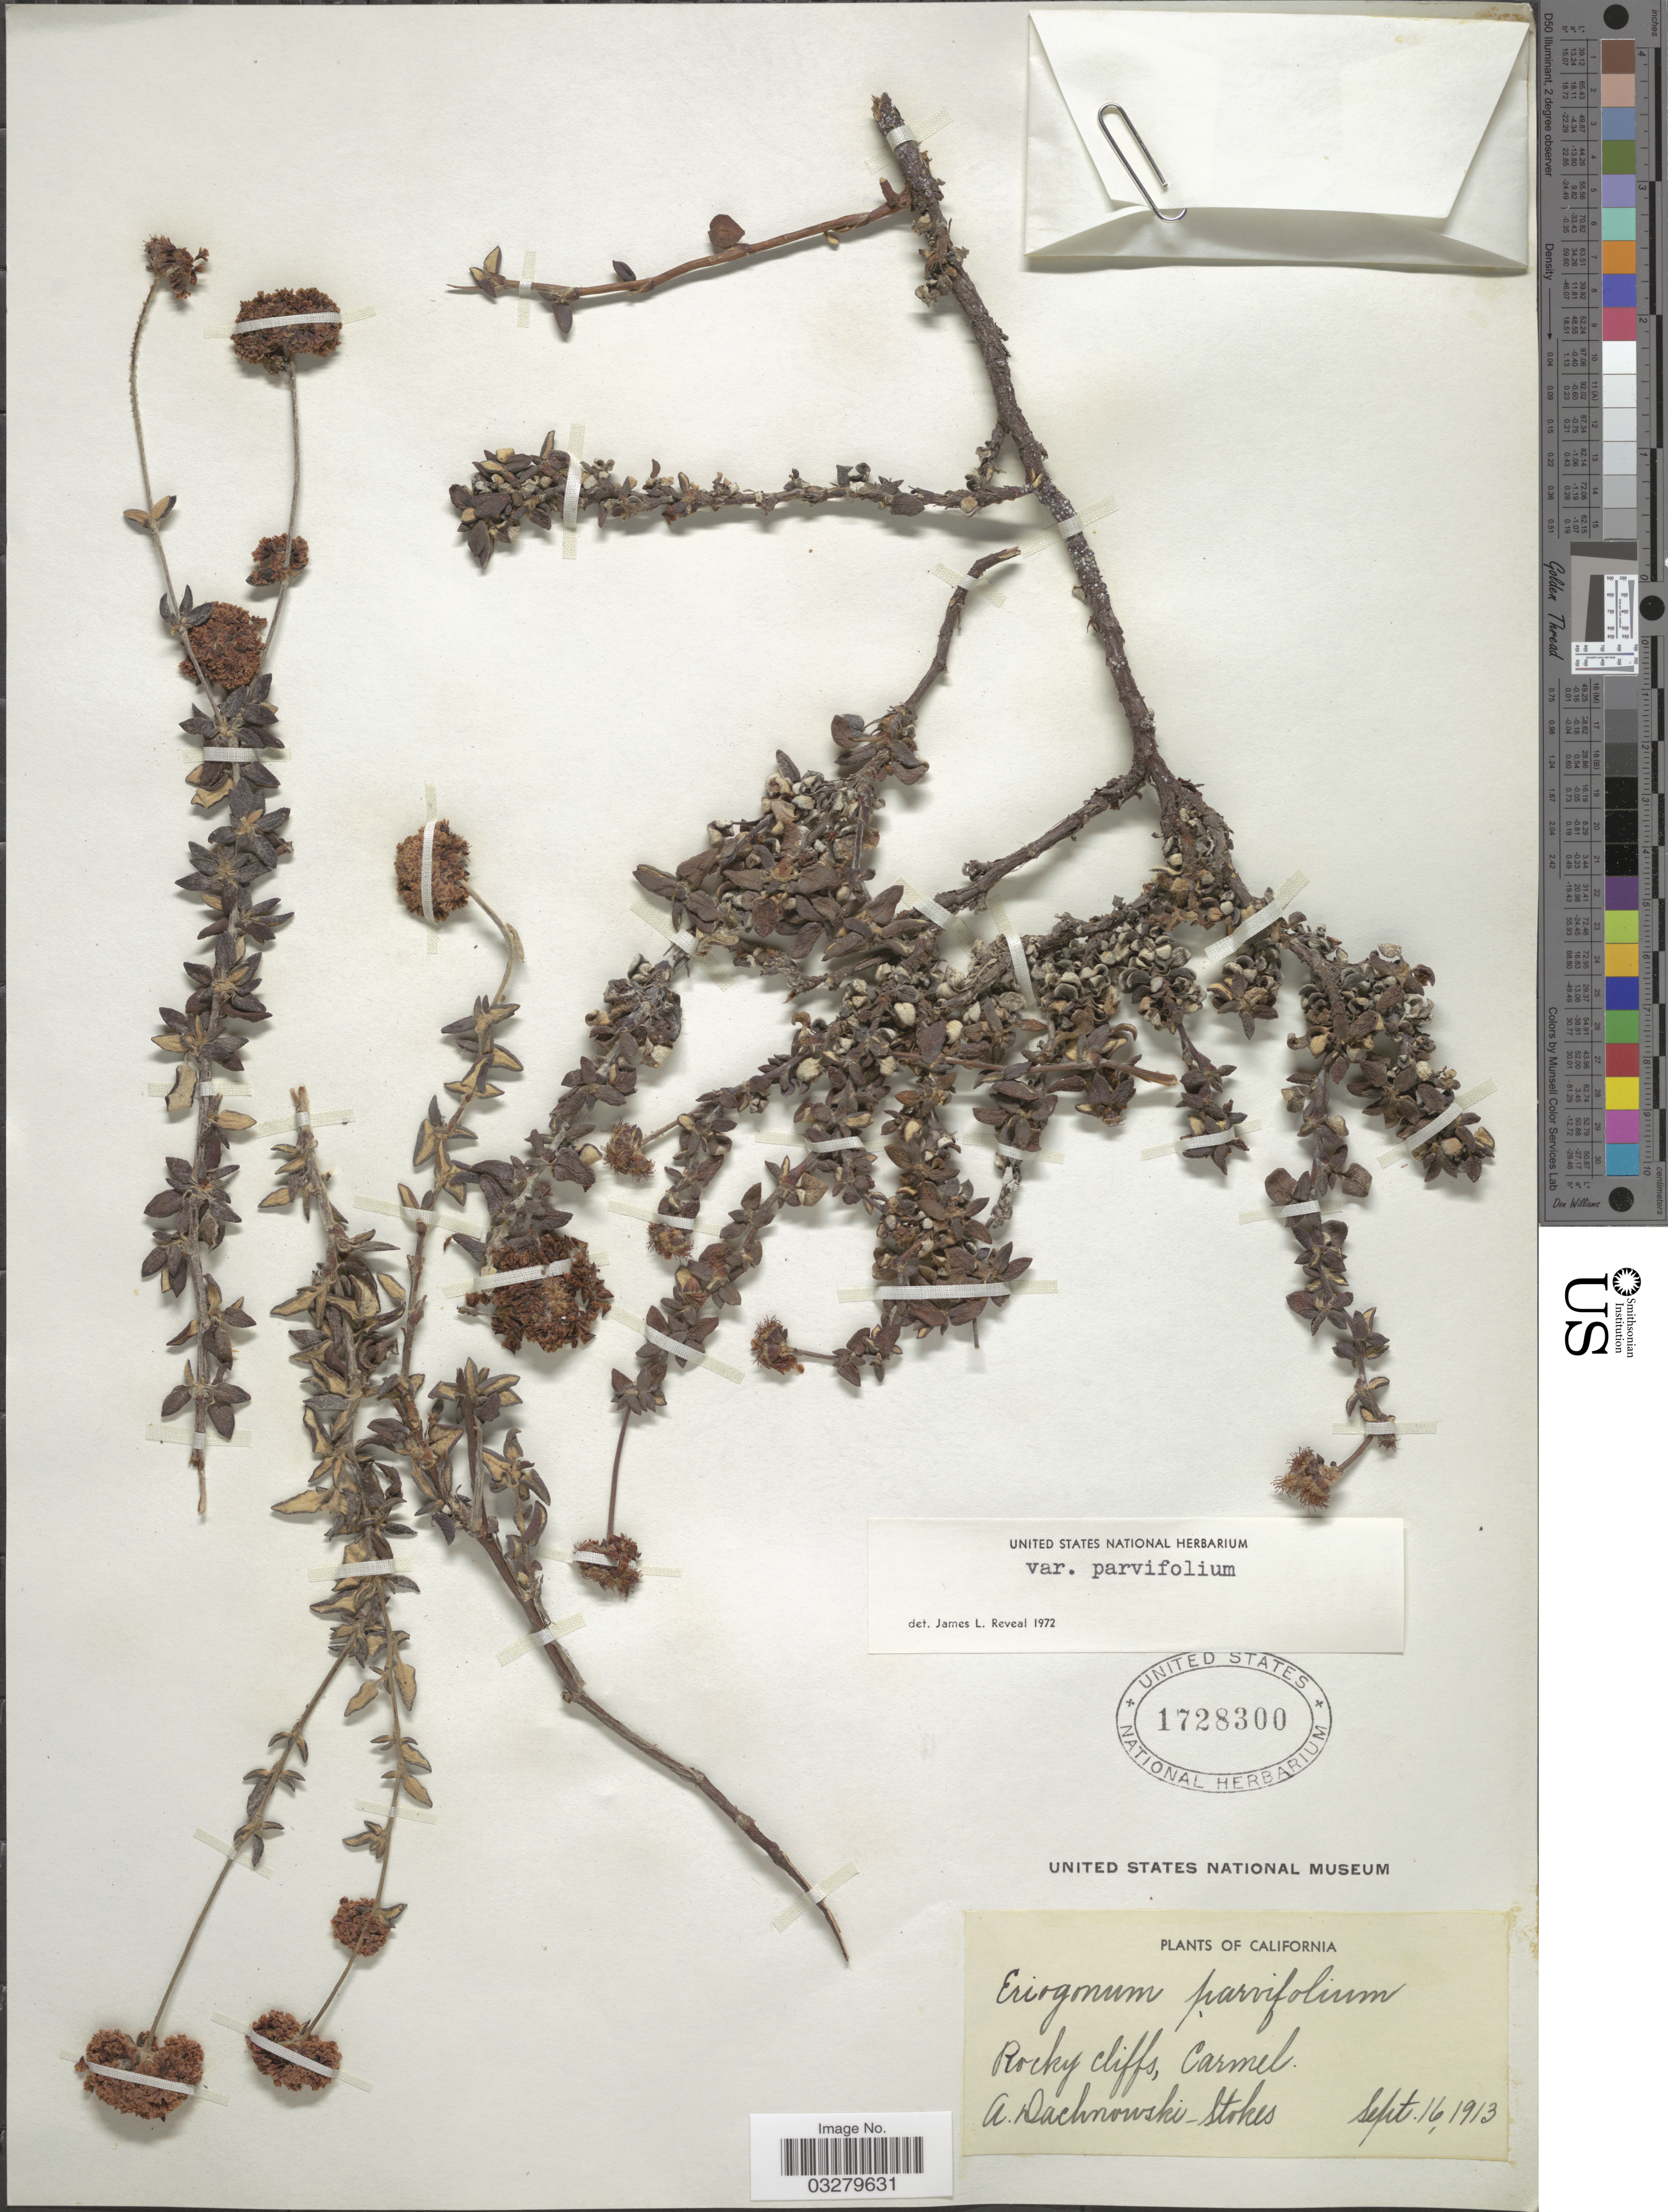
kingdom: Plantae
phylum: Tracheophyta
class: Magnoliopsida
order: Caryophyllales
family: Polygonaceae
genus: Eriogonum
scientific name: Eriogonum parviflorum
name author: Nutt.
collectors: A. P. Dachnowski-Stokes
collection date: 1913-09-16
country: United States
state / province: California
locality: Rocky cliffs, Carmel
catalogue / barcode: US 1728300